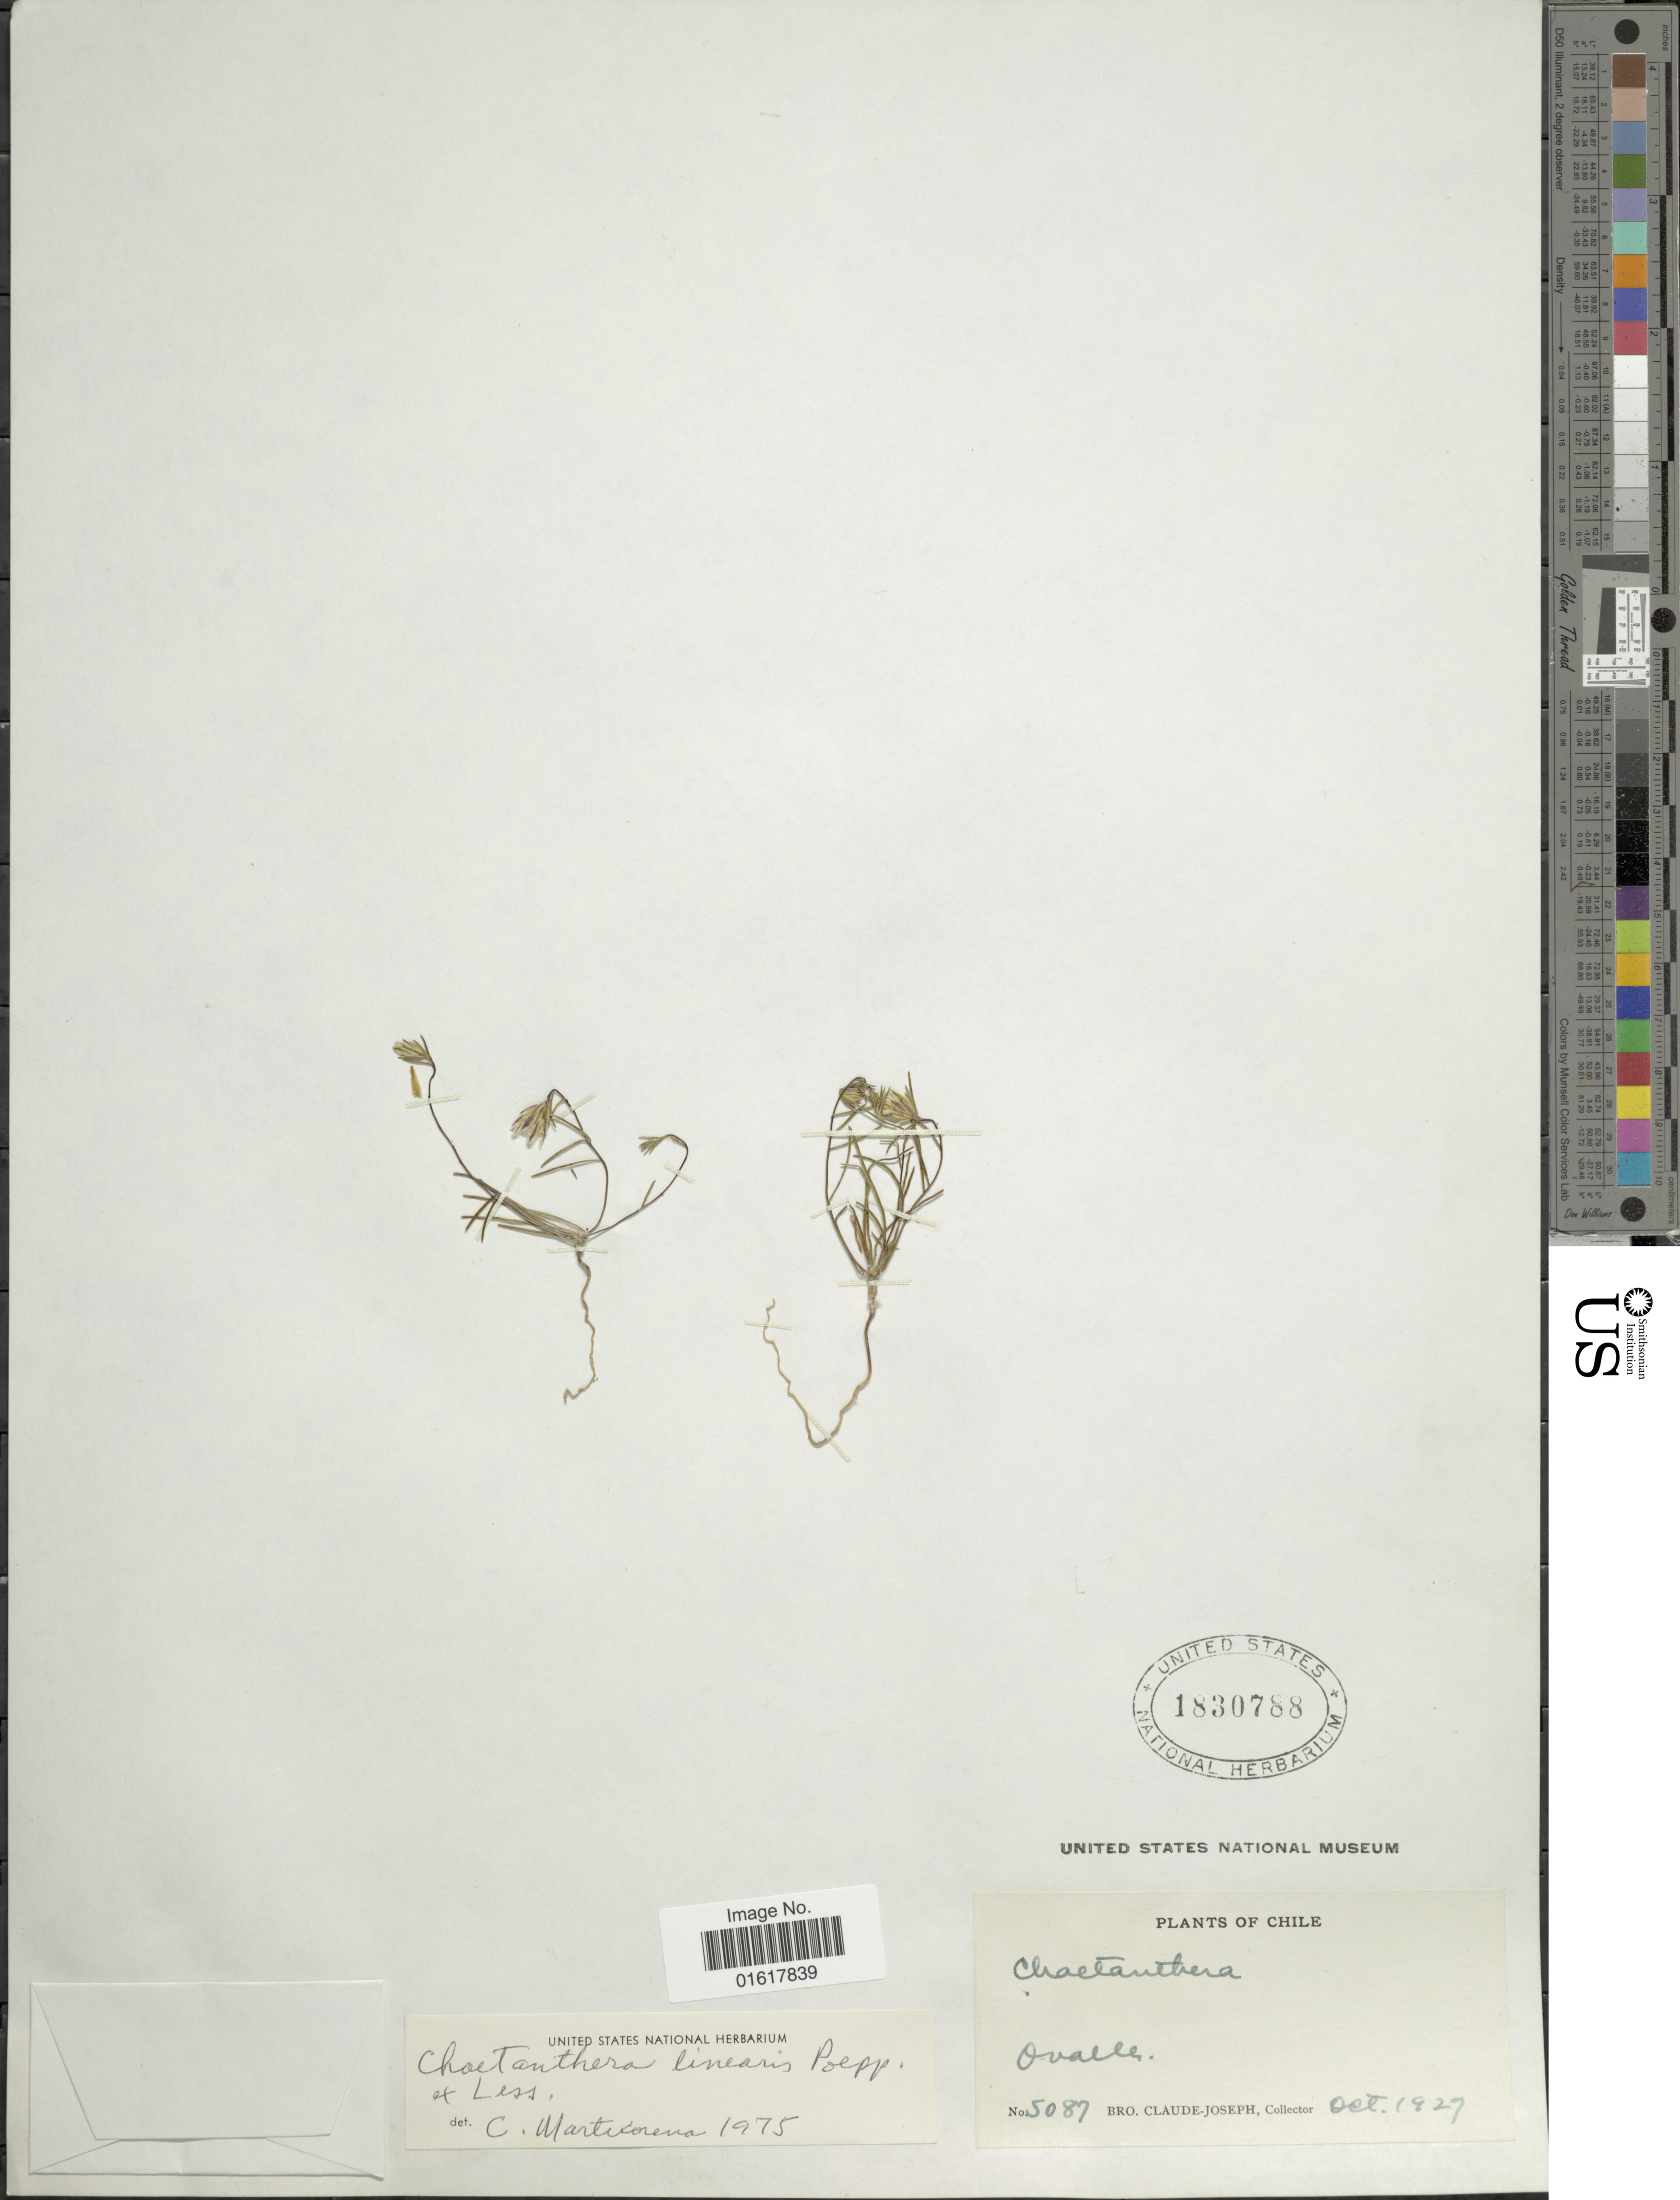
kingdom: Plantae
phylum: Tracheophyta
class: Magnoliopsida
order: Asterales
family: Asteraceae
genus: Chaetanthera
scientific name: Chaetanthera linearis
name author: Poepp. ex Less.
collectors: Bro. Claude-Joseph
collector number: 5087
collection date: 1927-10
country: Chile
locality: Ovalle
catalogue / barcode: US 1830788